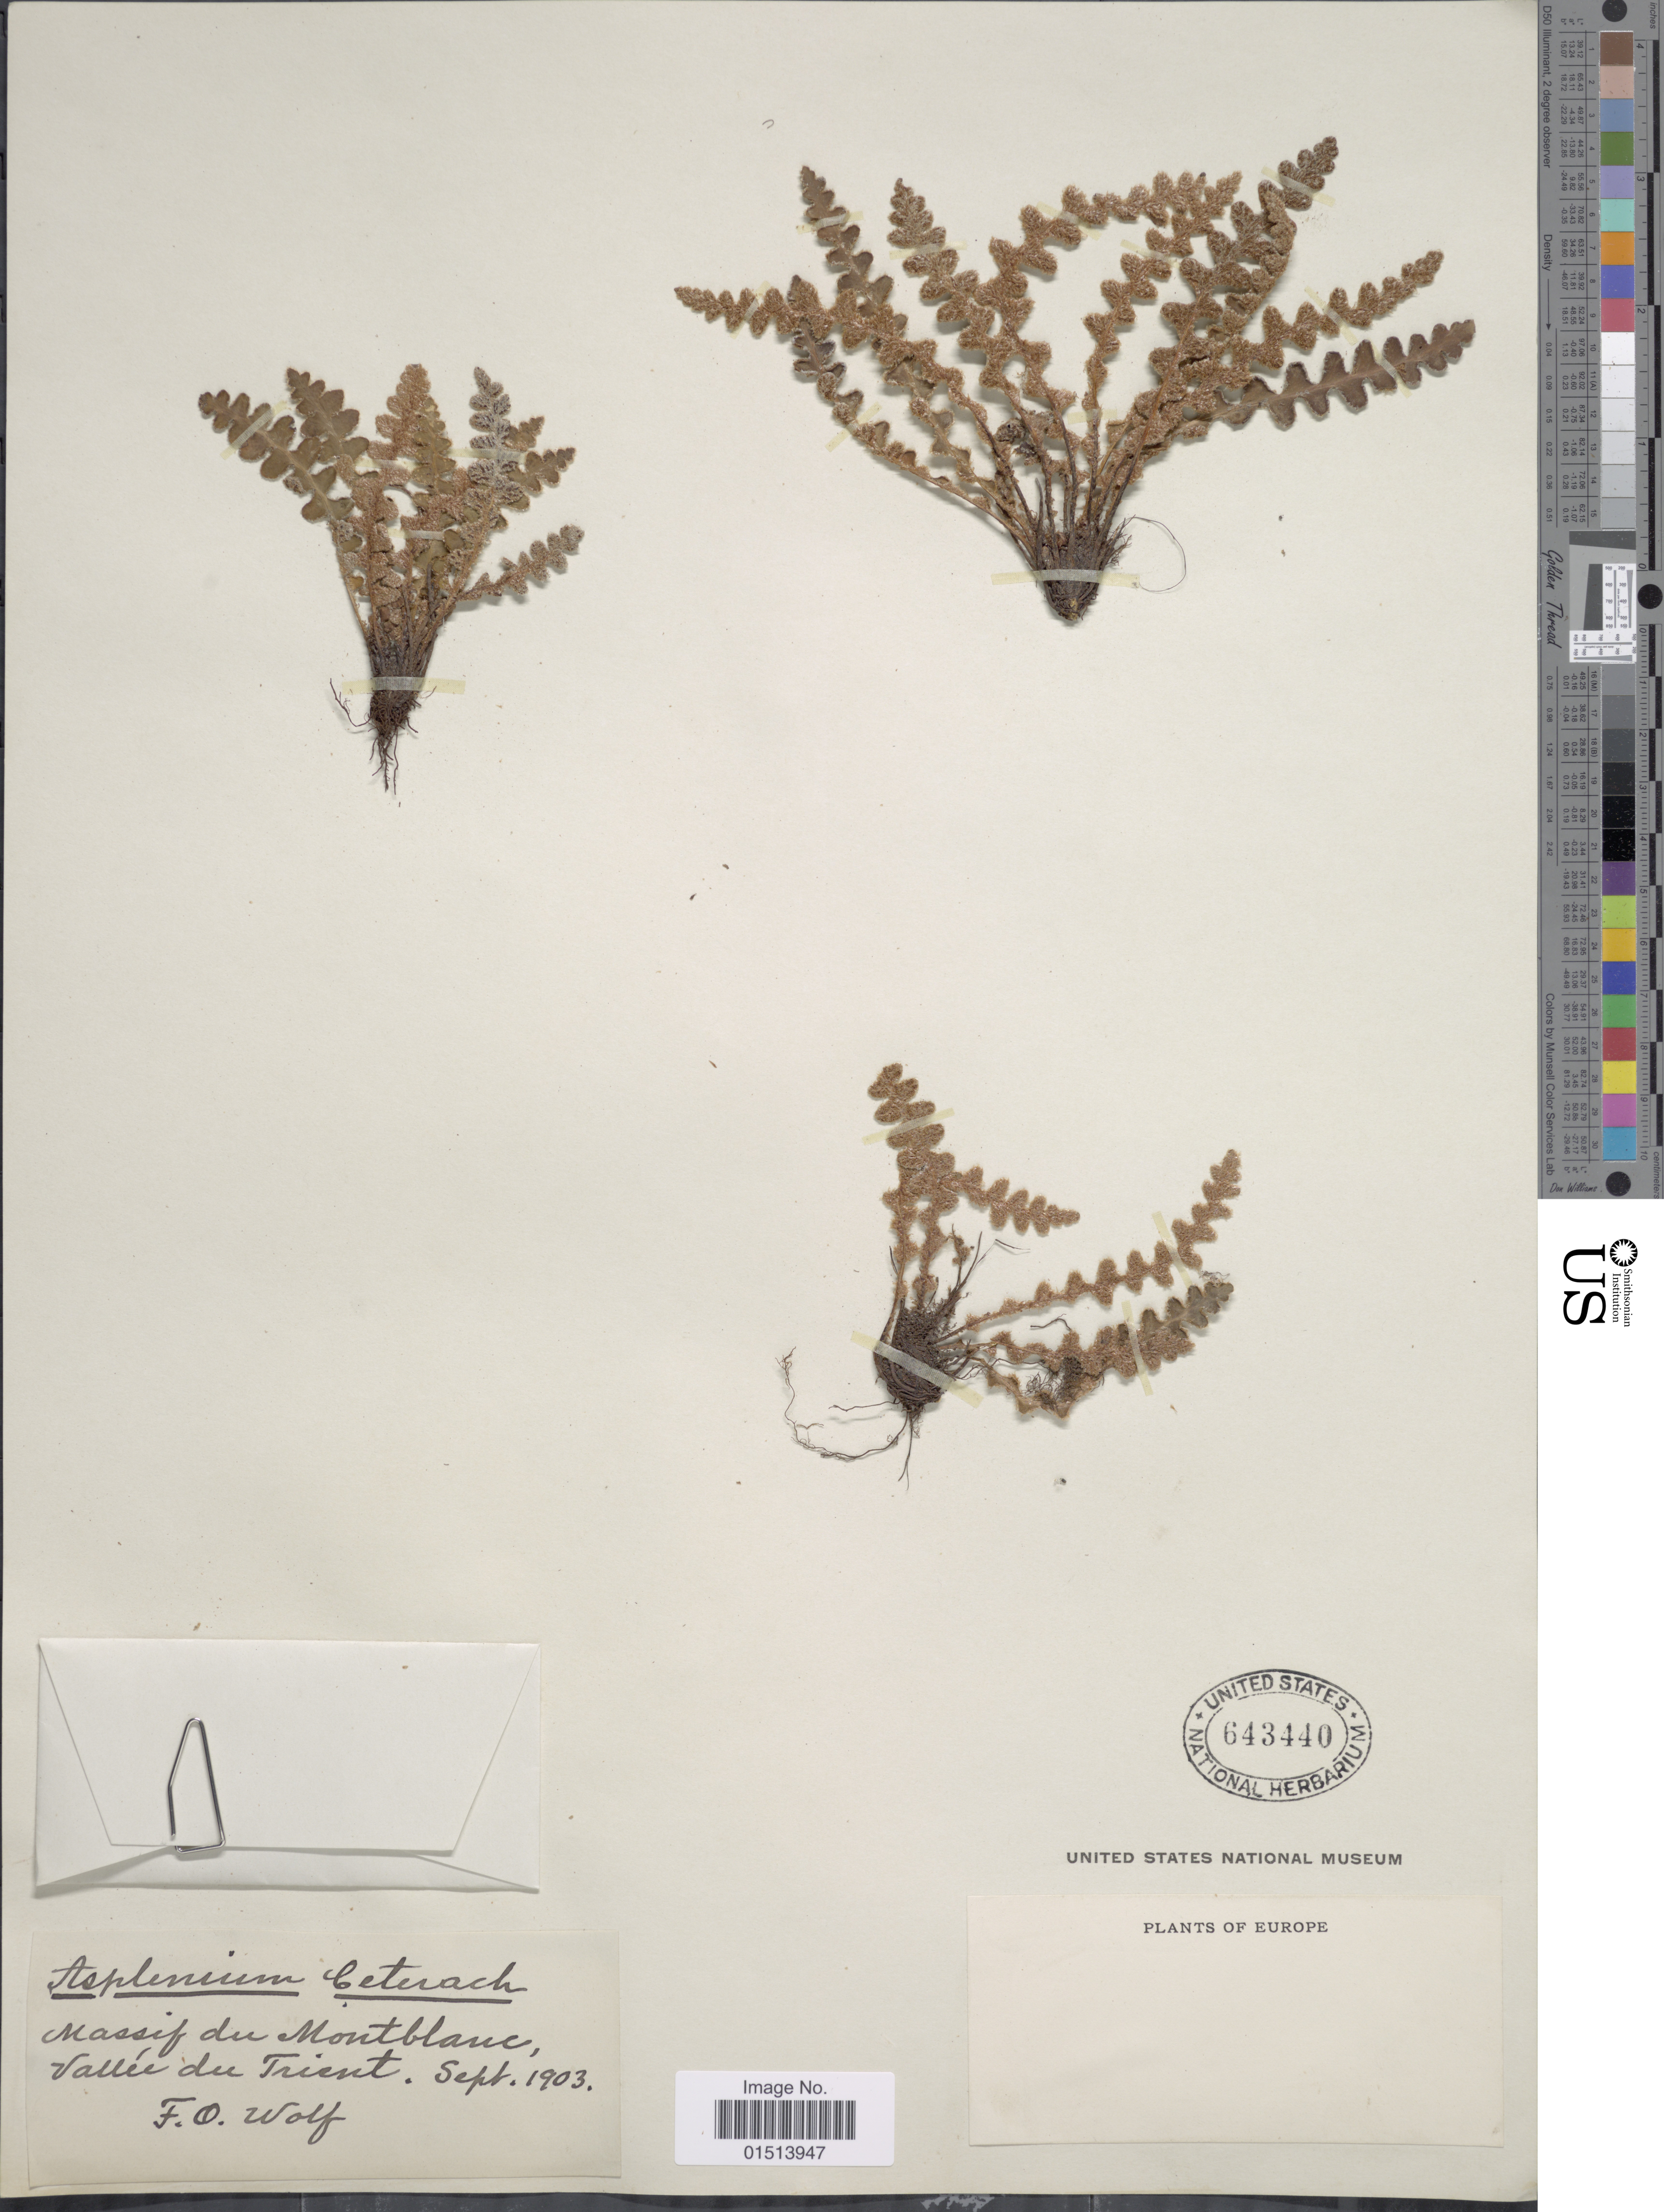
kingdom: Plantae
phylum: Tracheophyta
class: Polypodiopsida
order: Polypodiales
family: Aspleniaceae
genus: Asplenium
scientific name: Asplenium officinarum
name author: DC.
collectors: F. Wolf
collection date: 1903-09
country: Switzerland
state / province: Valais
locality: Massif du Montblanc, Vallee du Trient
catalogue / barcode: US 643440